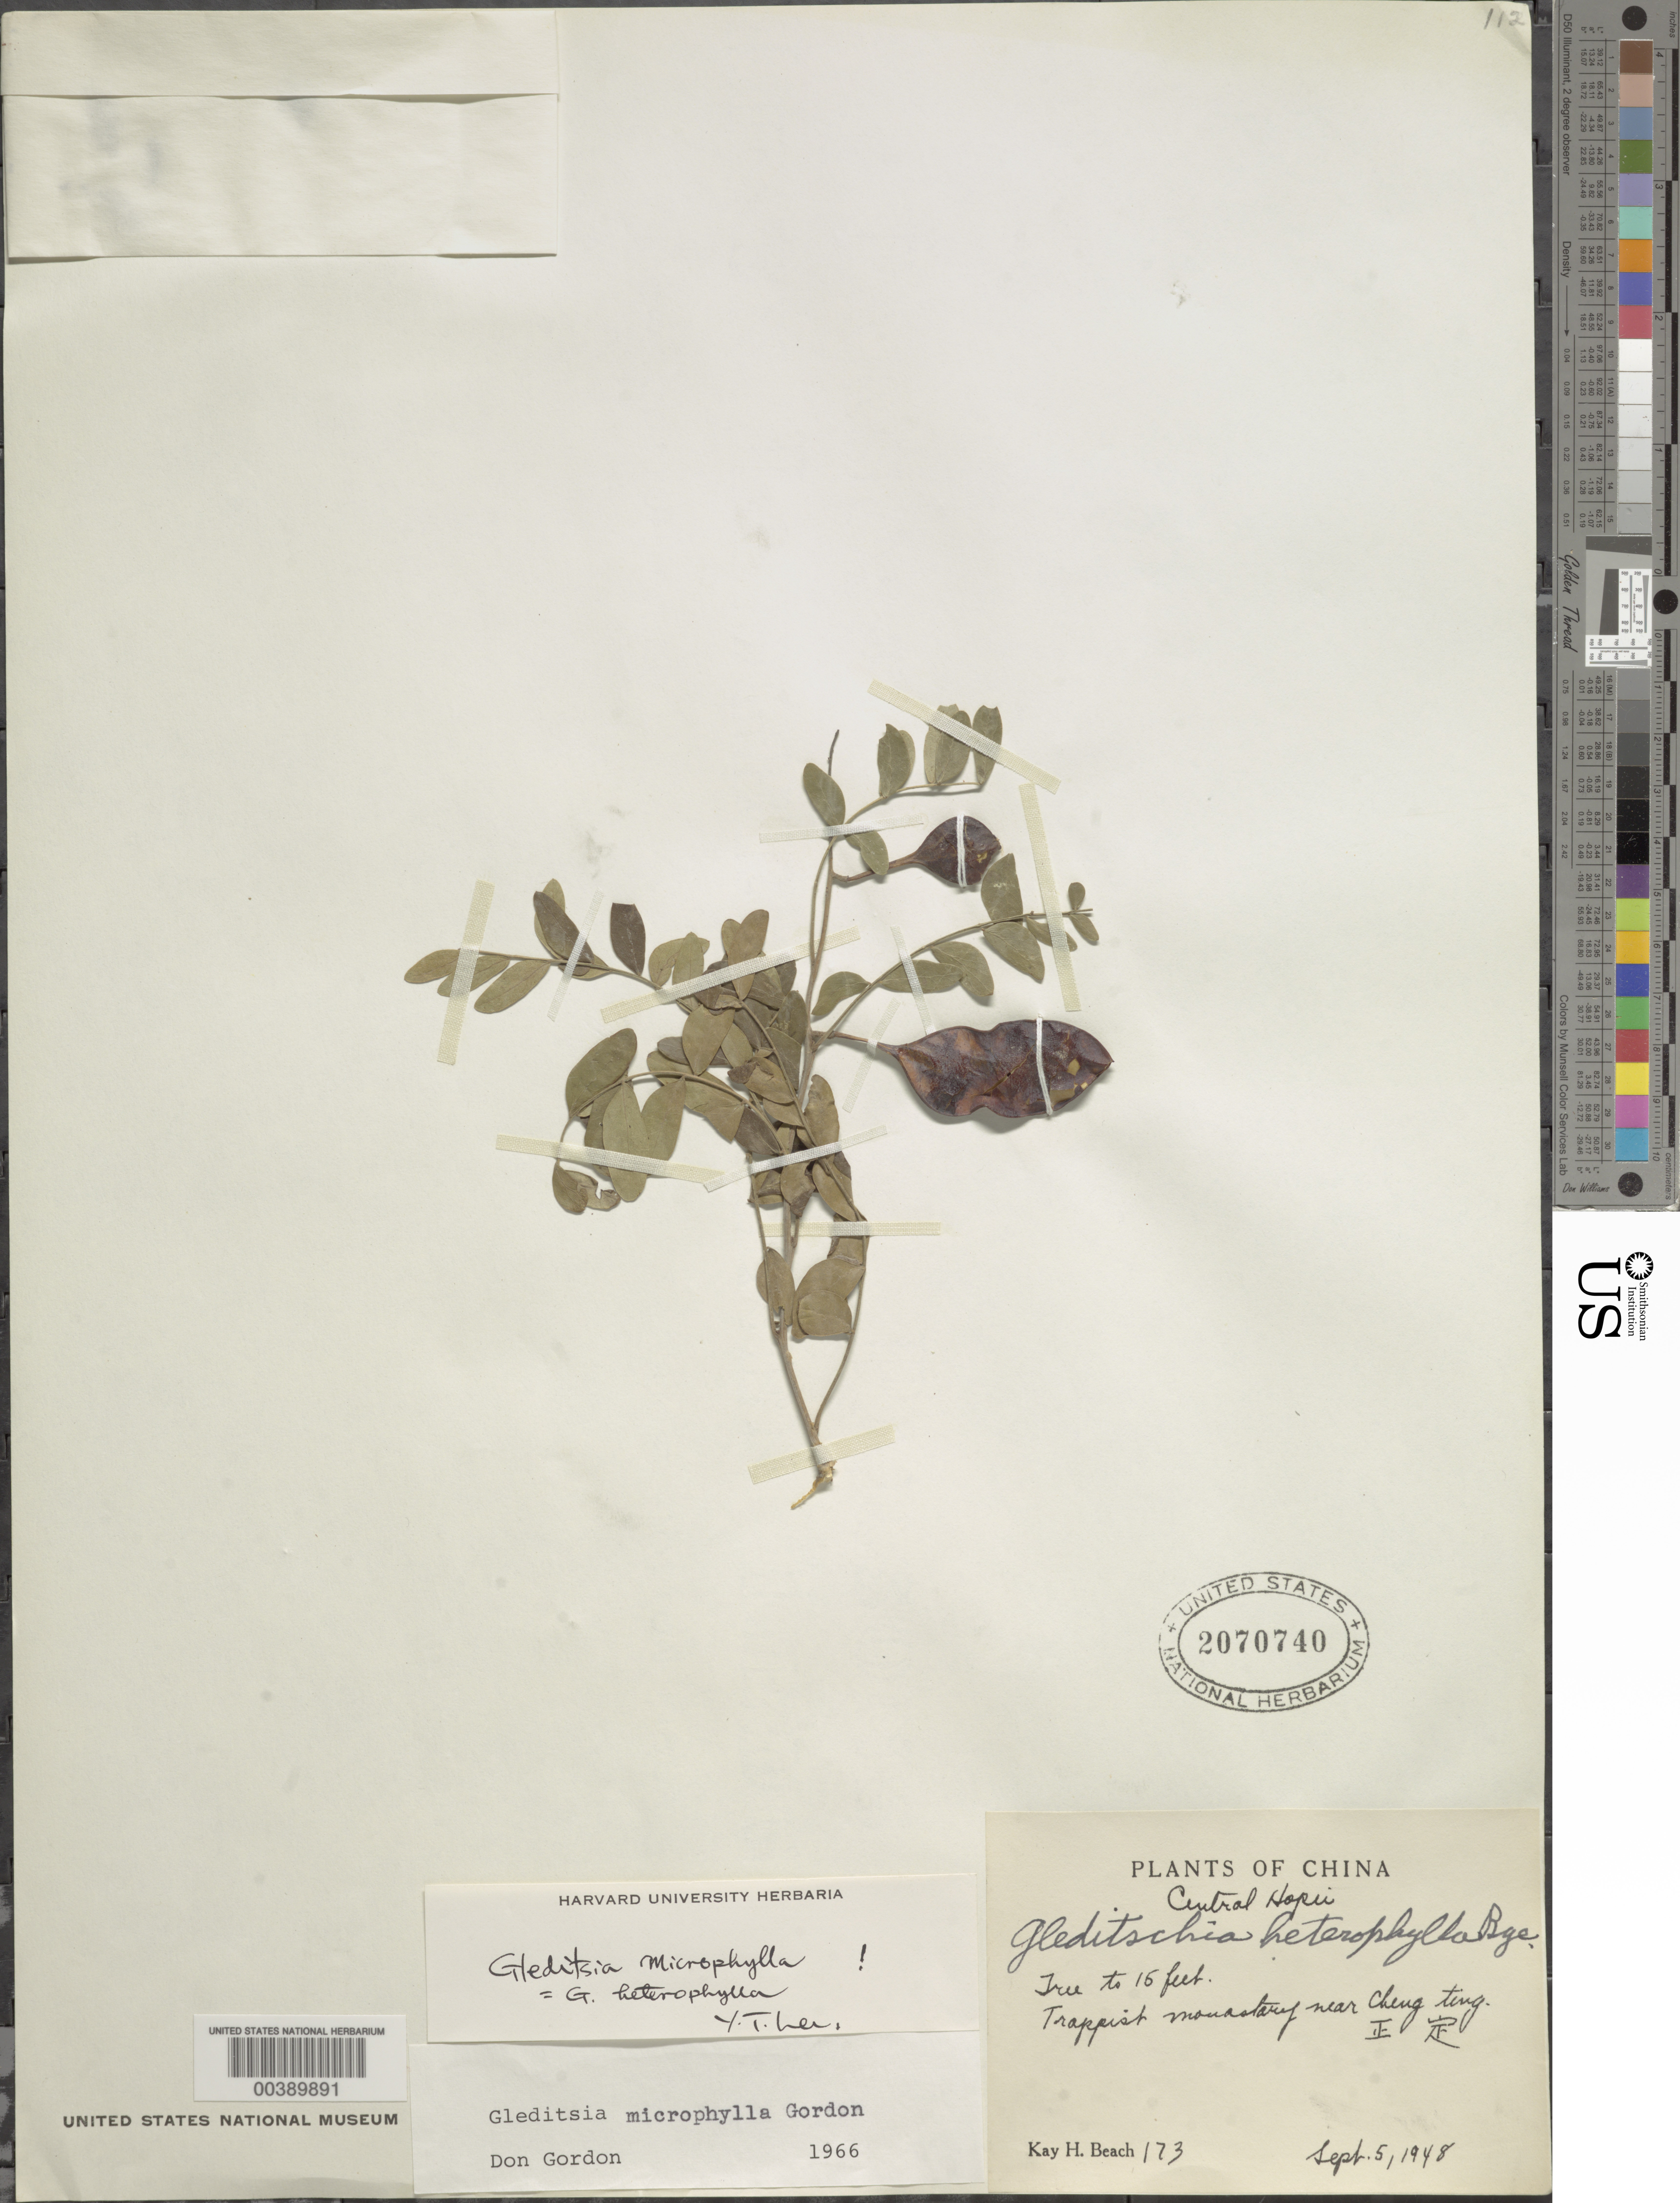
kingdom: Plantae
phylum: Tracheophyta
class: Magnoliopsida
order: Fabales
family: Fabaceae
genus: Gleditsia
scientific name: Gleditsia microphylla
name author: D.A. Gordon ex Y.T. Lee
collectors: K. H. Beach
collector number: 173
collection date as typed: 05 Sep 1948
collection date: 1948-09-05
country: China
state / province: Hebei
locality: Trappist monastary near cheng ting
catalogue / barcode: US 2070740